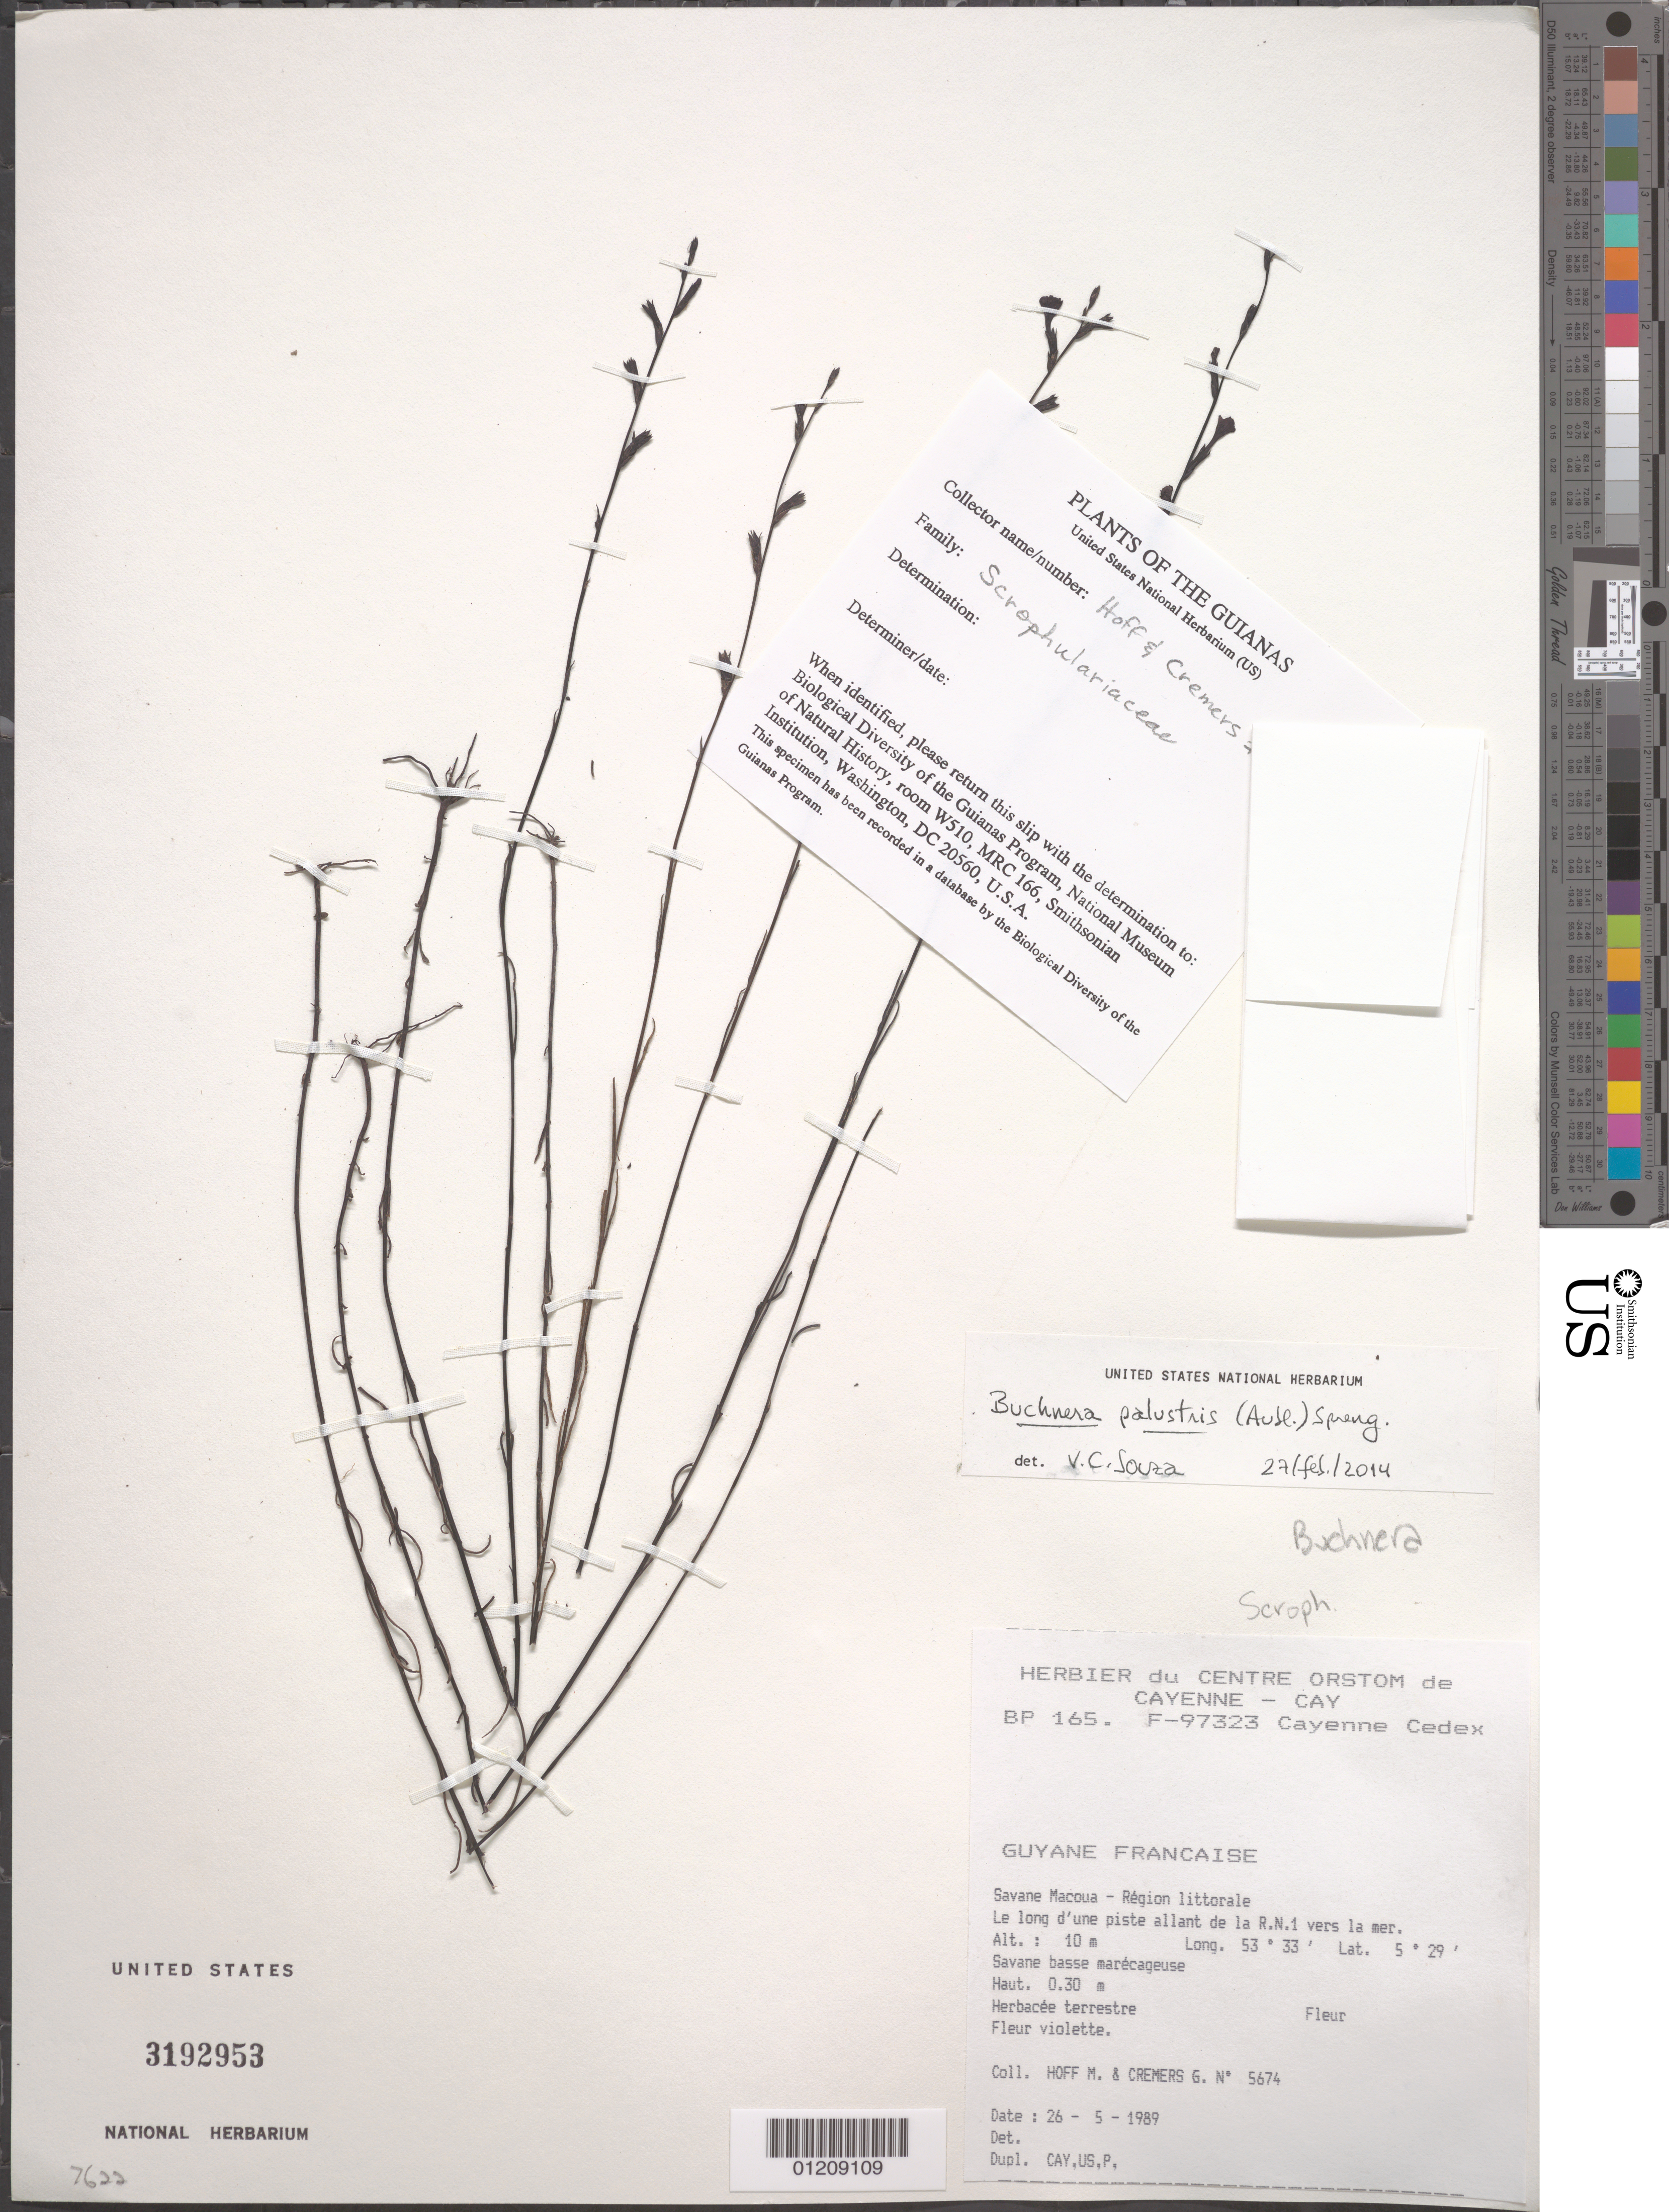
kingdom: Plantae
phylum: Tracheophyta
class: Magnoliopsida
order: Lamiales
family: Orobanchaceae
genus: Buchnera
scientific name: Buchnera palustris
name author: (Aubl.) Spreng.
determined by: Souza, Vinicius C.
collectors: M. Hoff & G. Cremers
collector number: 5674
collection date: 1989-05-26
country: French Guiana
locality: Savane Macoua, le long d'une piste allant de la RN 1 vers la mer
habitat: Savane basse marecageuse. Region littorale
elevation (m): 10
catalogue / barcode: US 3192953